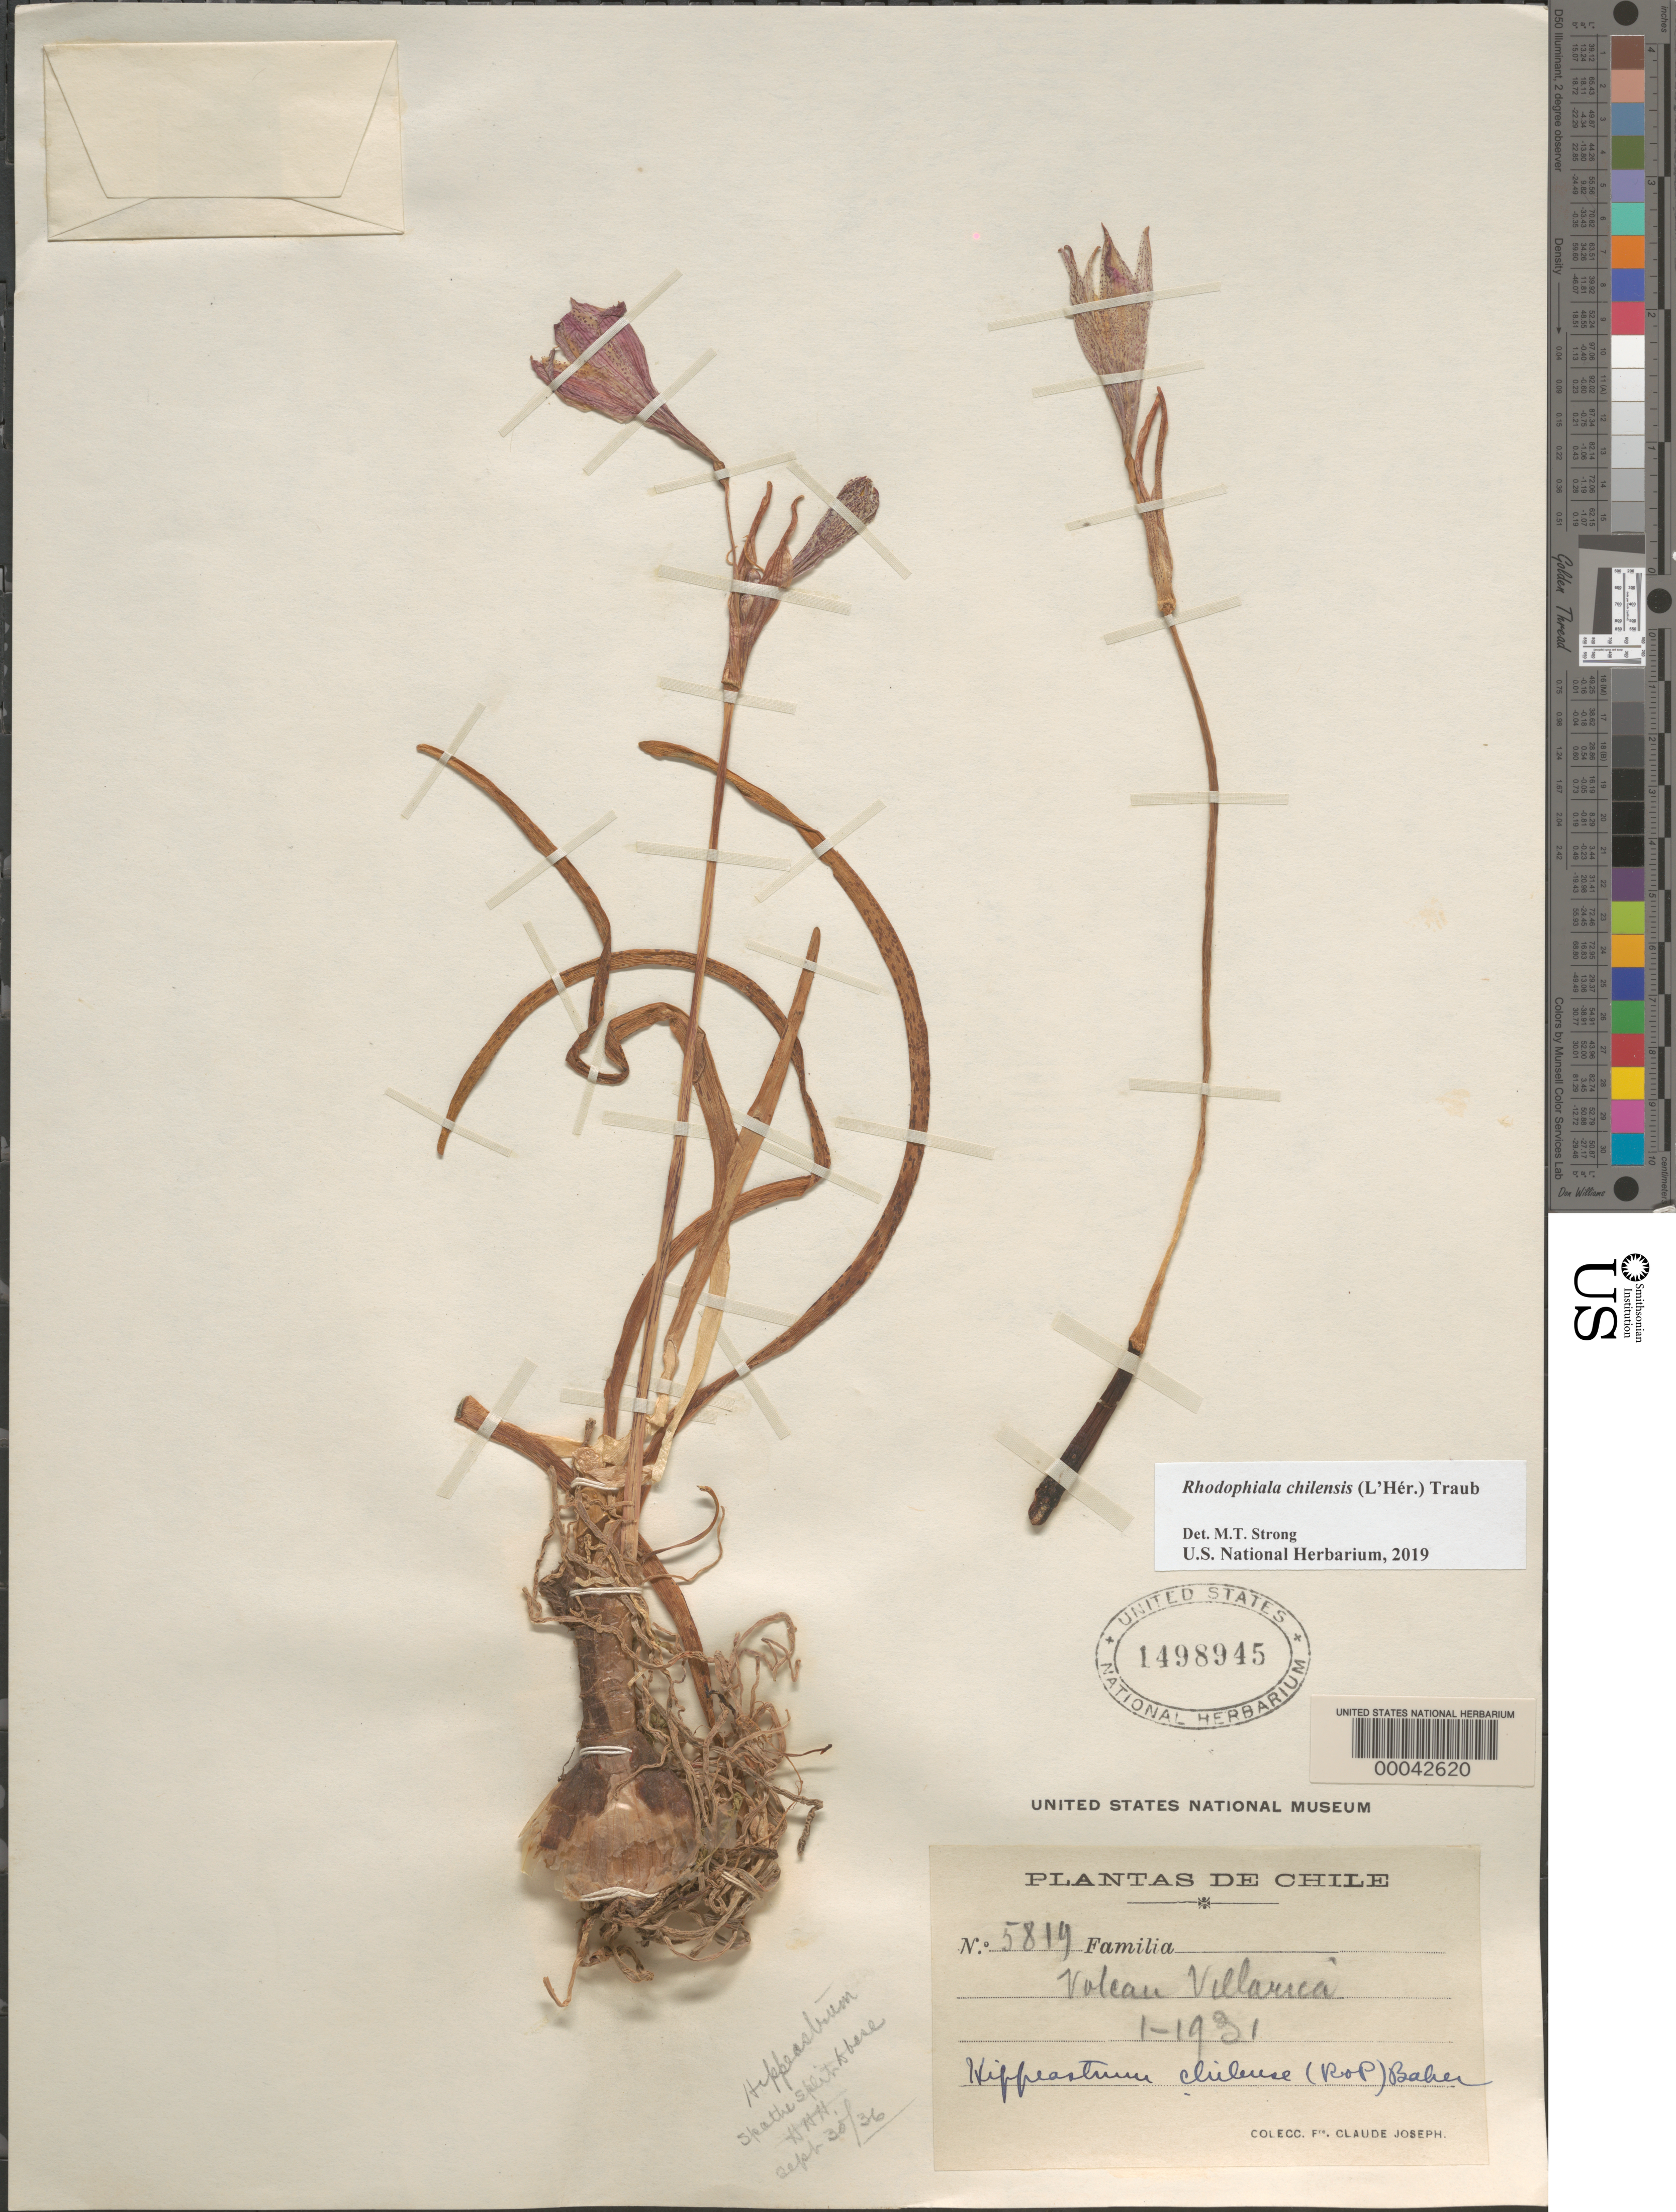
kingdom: Plantae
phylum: Tracheophyta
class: Liliopsida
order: Asparagales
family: Amaryllidaceae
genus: Rhodophiala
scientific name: Rhodophiala chilensis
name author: (L'Hér.) Traub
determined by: Strong, Mark T., (BOT), Smithsonian Institution - National Museum of Natural History (UNITED STATES)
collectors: Bro. Claude-Joseph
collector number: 5819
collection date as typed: Jan 1931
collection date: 1931-01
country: Chile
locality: Villarica volcano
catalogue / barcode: US 1498945